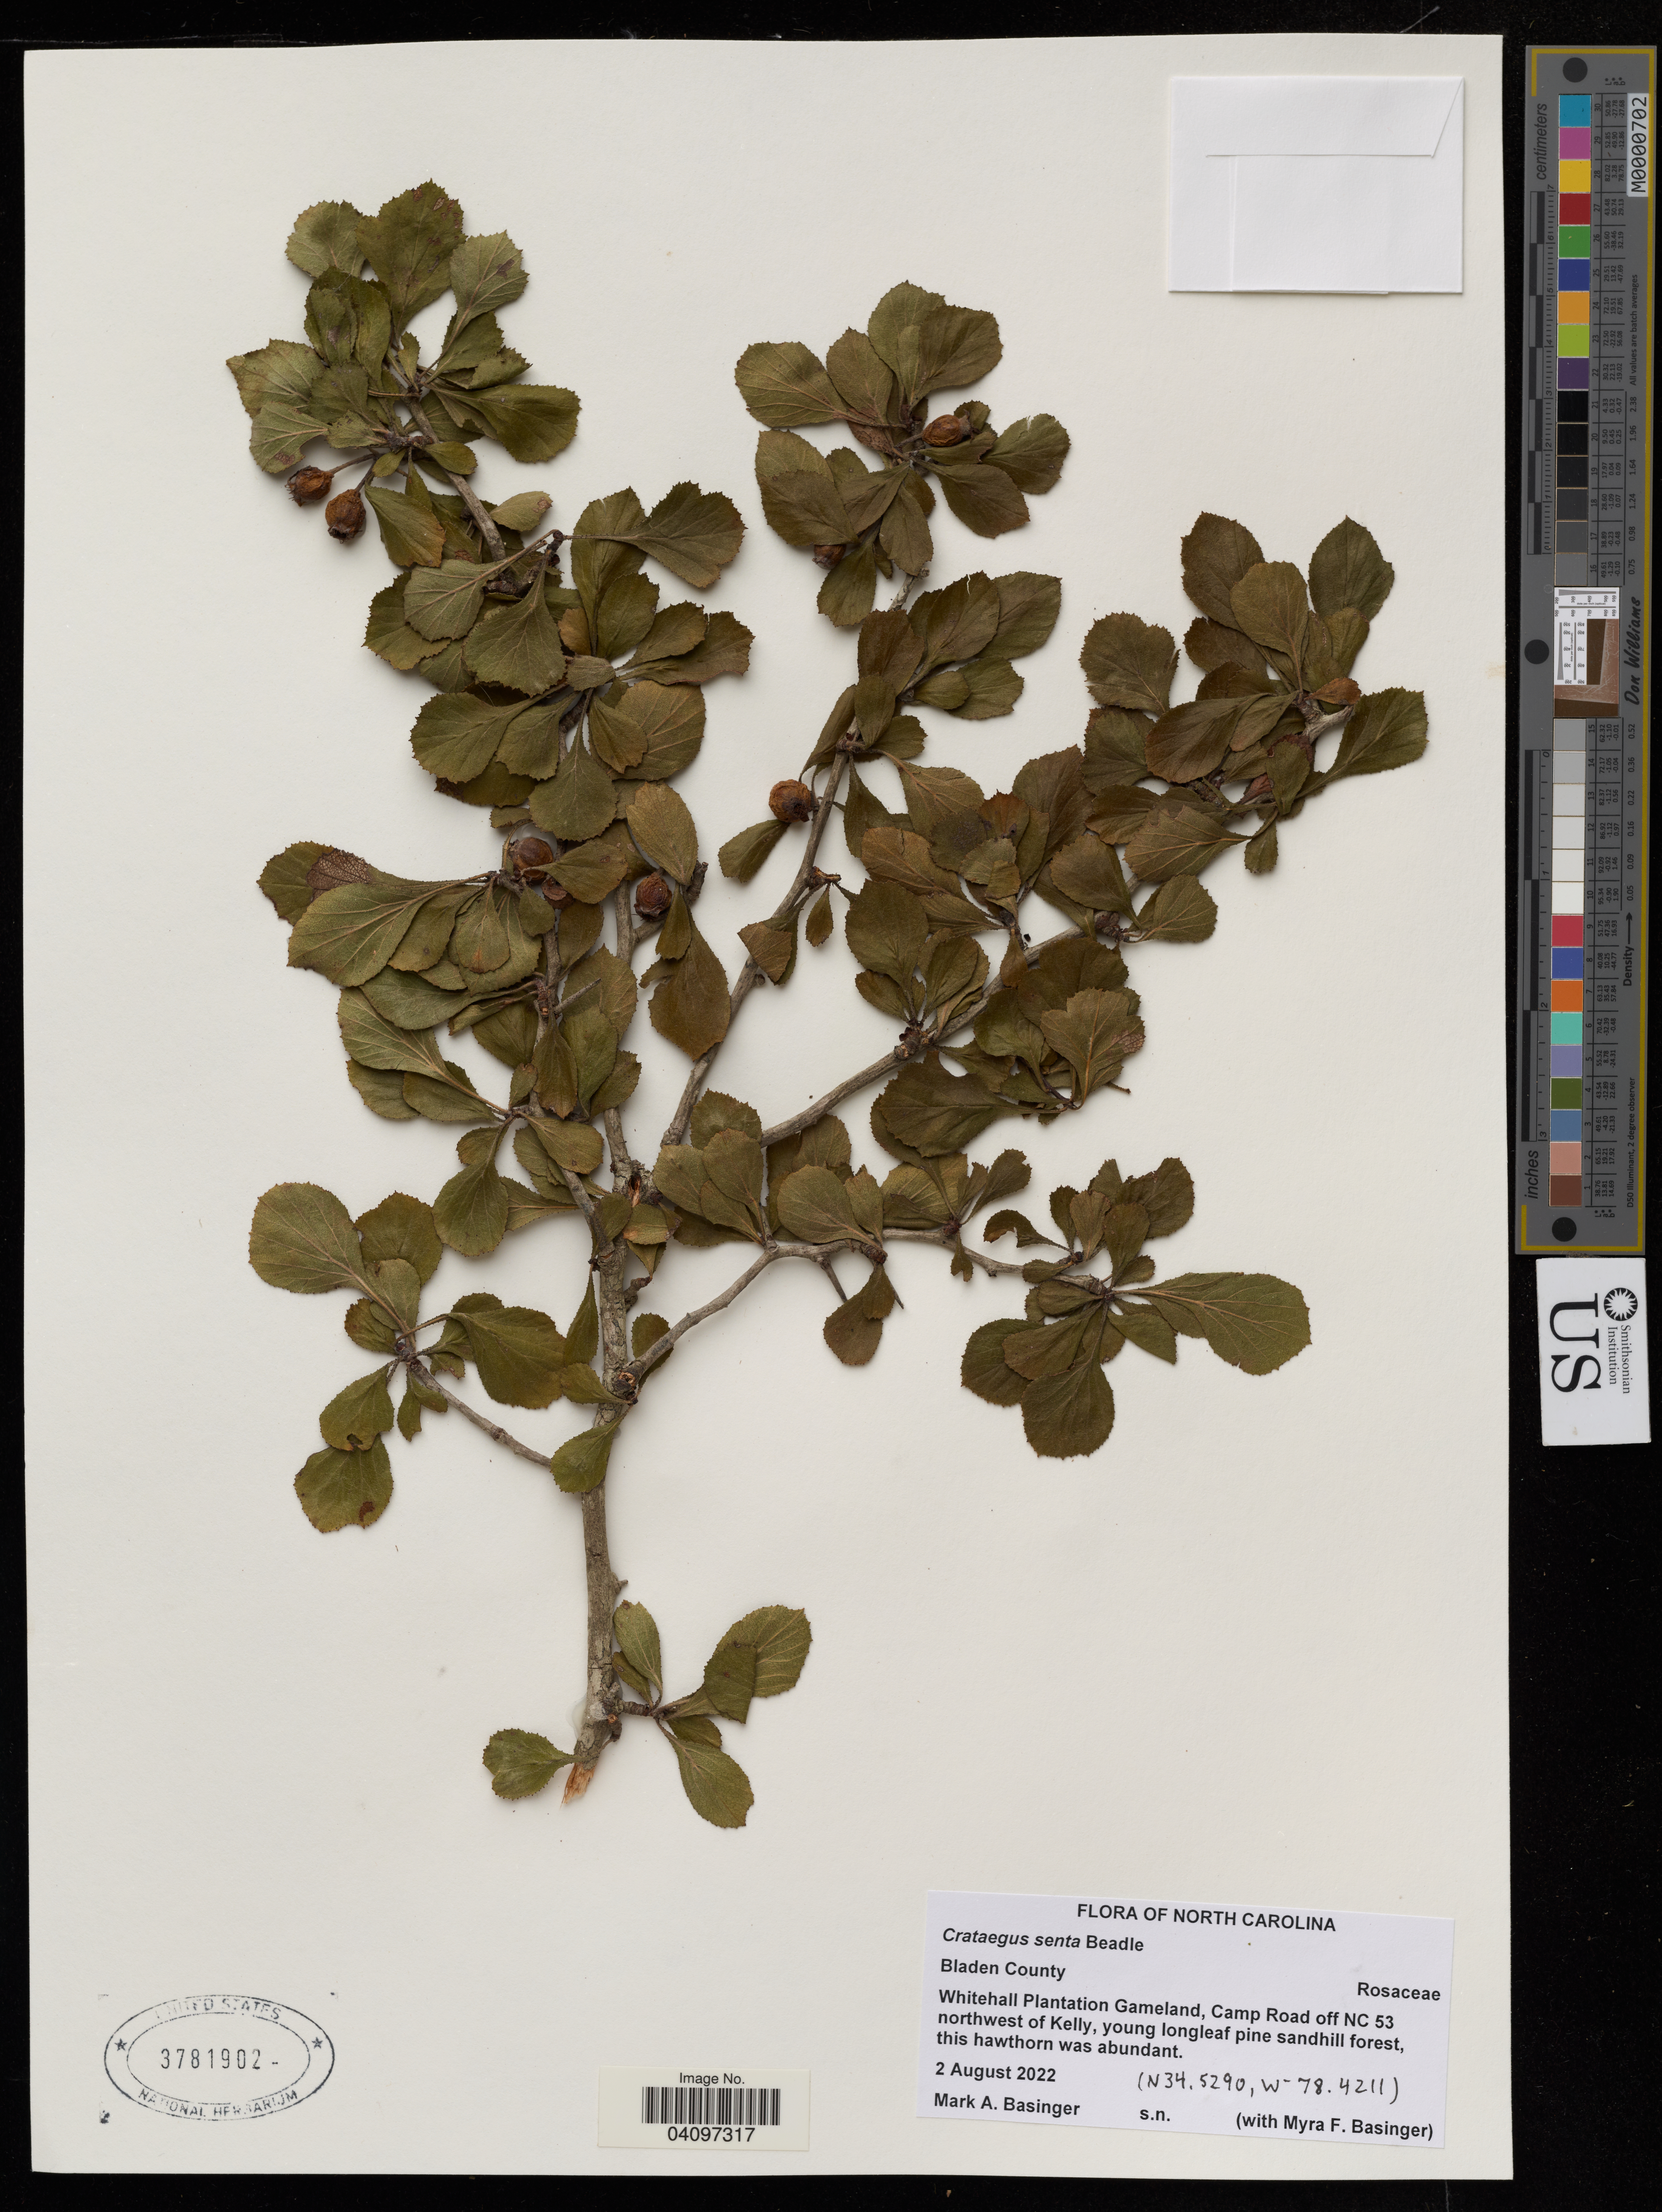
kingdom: Plantae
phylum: Tracheophyta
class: Magnoliopsida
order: Rosales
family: Rosaceae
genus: Crataegus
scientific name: Crataegus senta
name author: Beadle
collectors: M. Basinger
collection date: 2022-08-02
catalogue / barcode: US 3781902